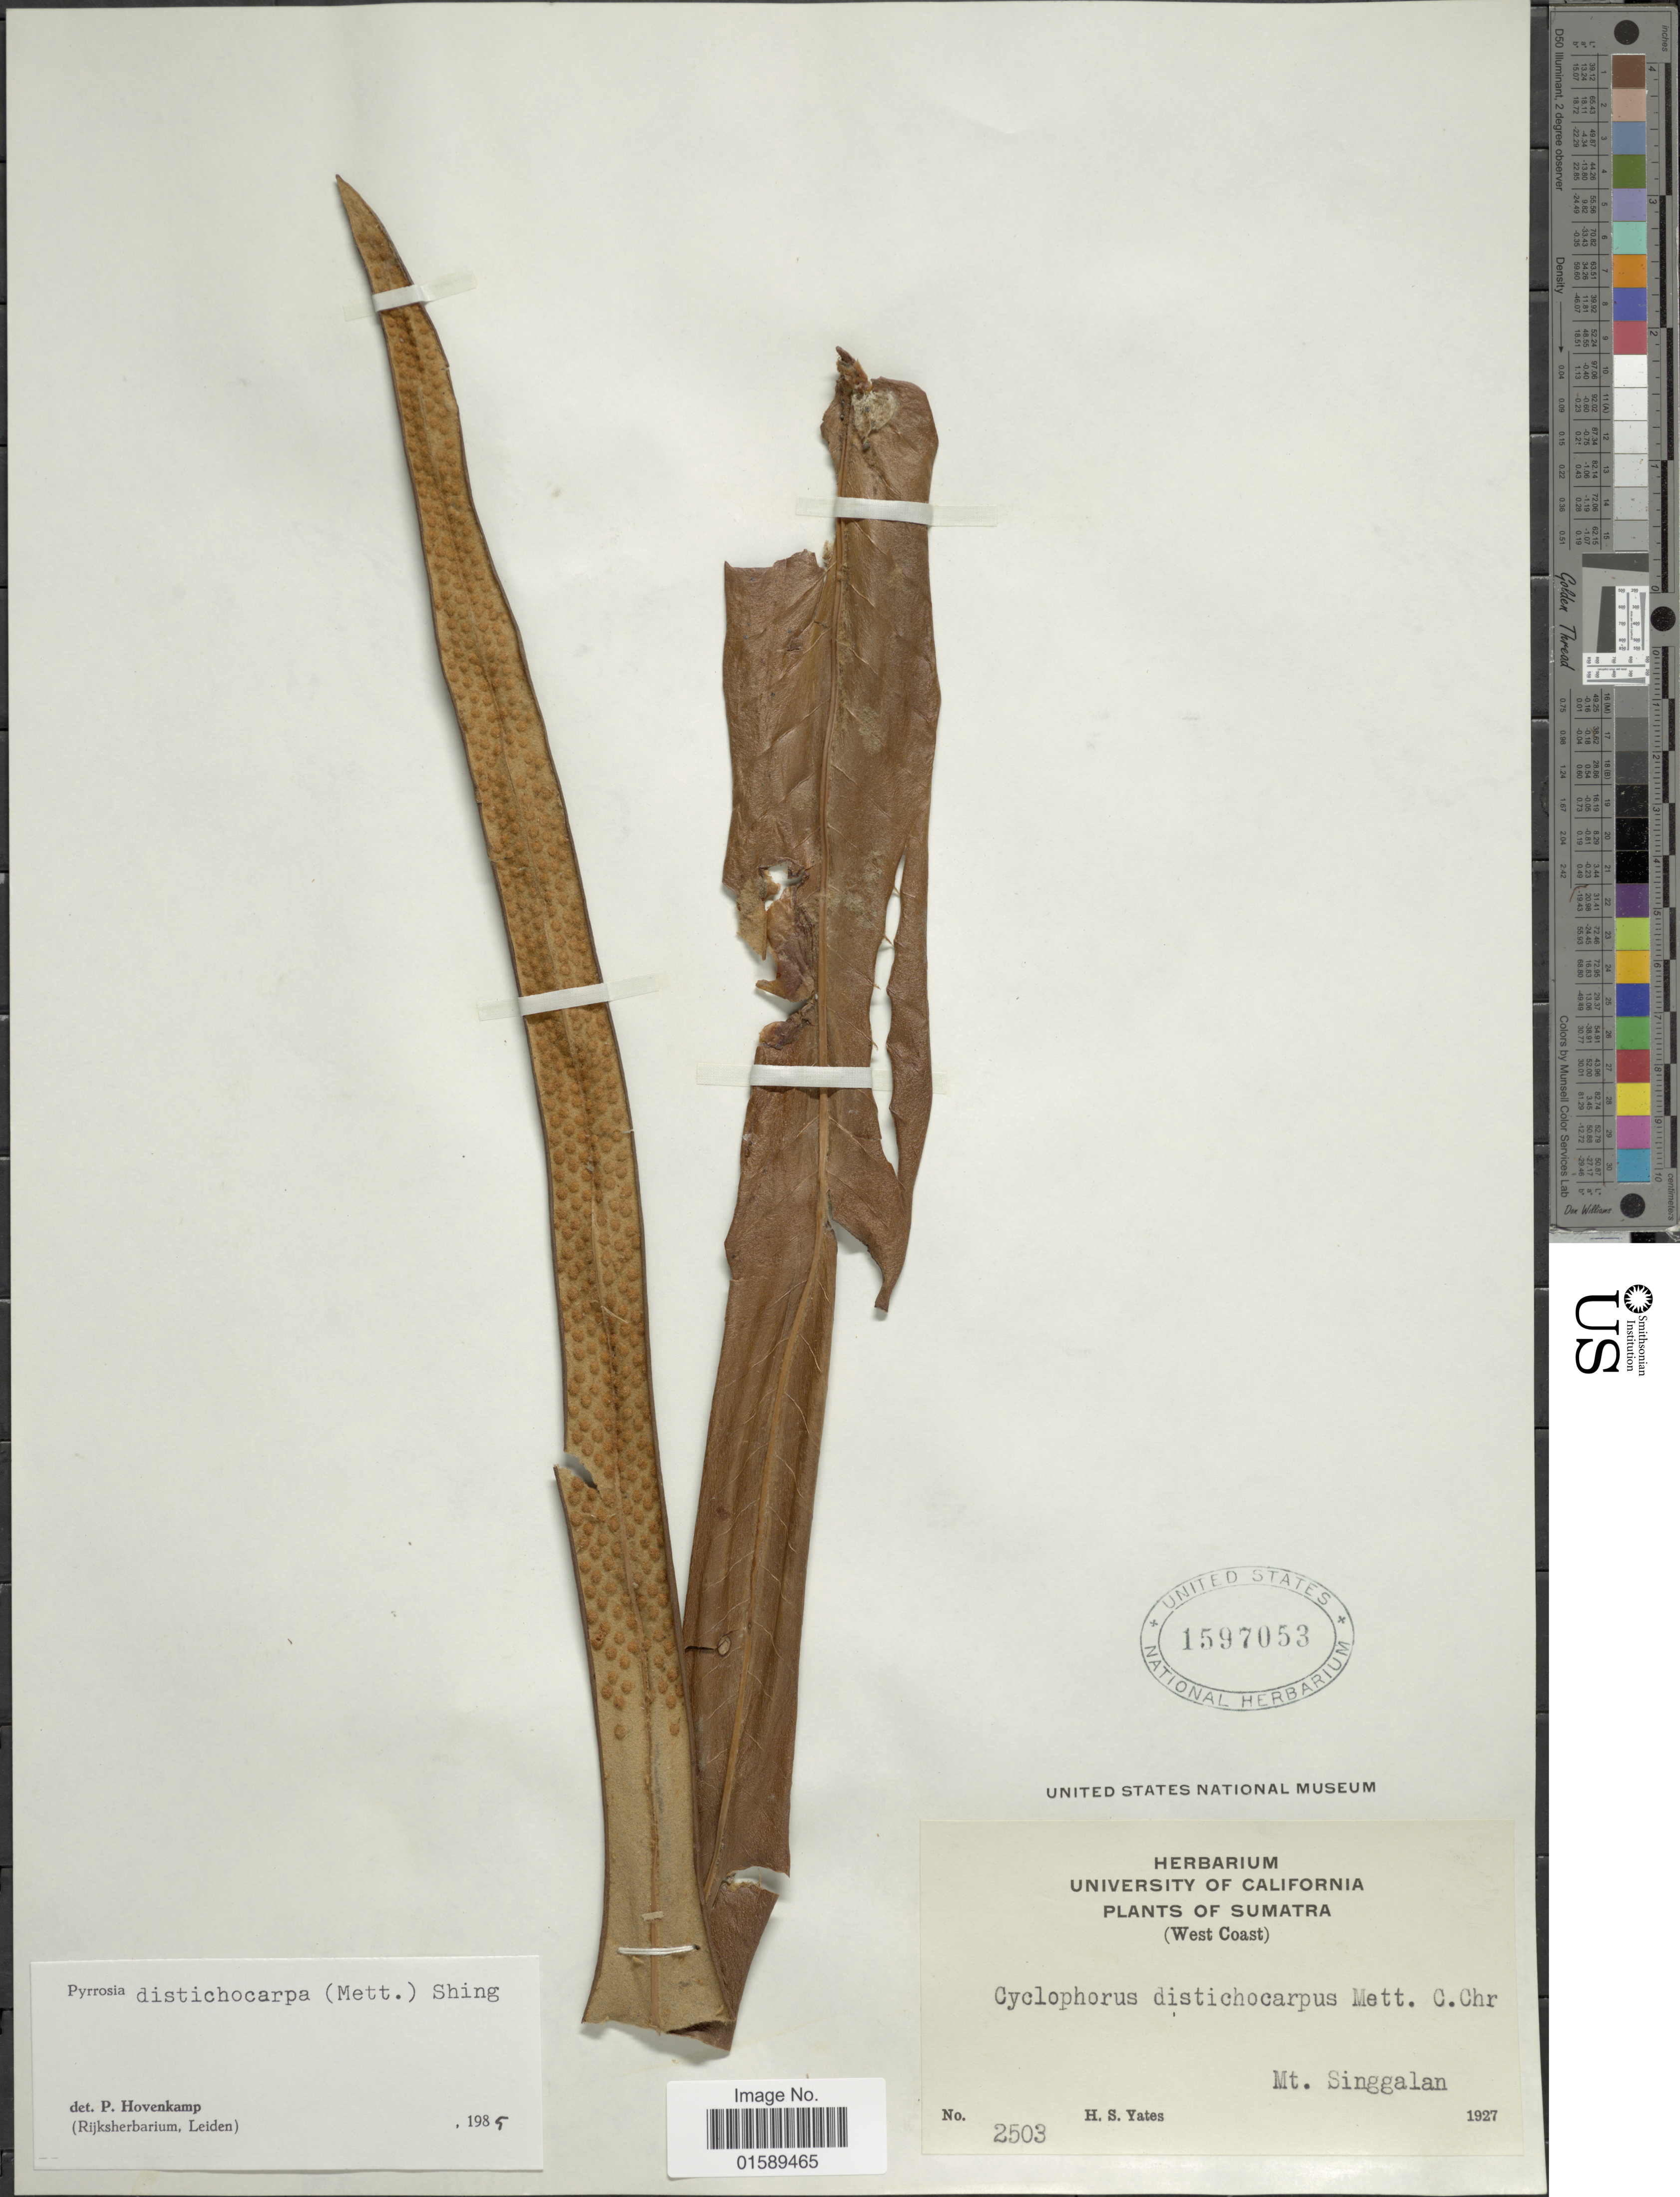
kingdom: Plantae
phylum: Tracheophyta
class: Polypodiopsida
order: Polypodiales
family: Polypodiaceae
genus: Pyrrosia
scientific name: Pyrrosia distichocarpa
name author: (Mett.) K.H. Shing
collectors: H. S. Yates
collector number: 2503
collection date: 1927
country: Indonesia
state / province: Sumatra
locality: Sumatra (West Coast), Mt. Singgalan.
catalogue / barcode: US 1597053